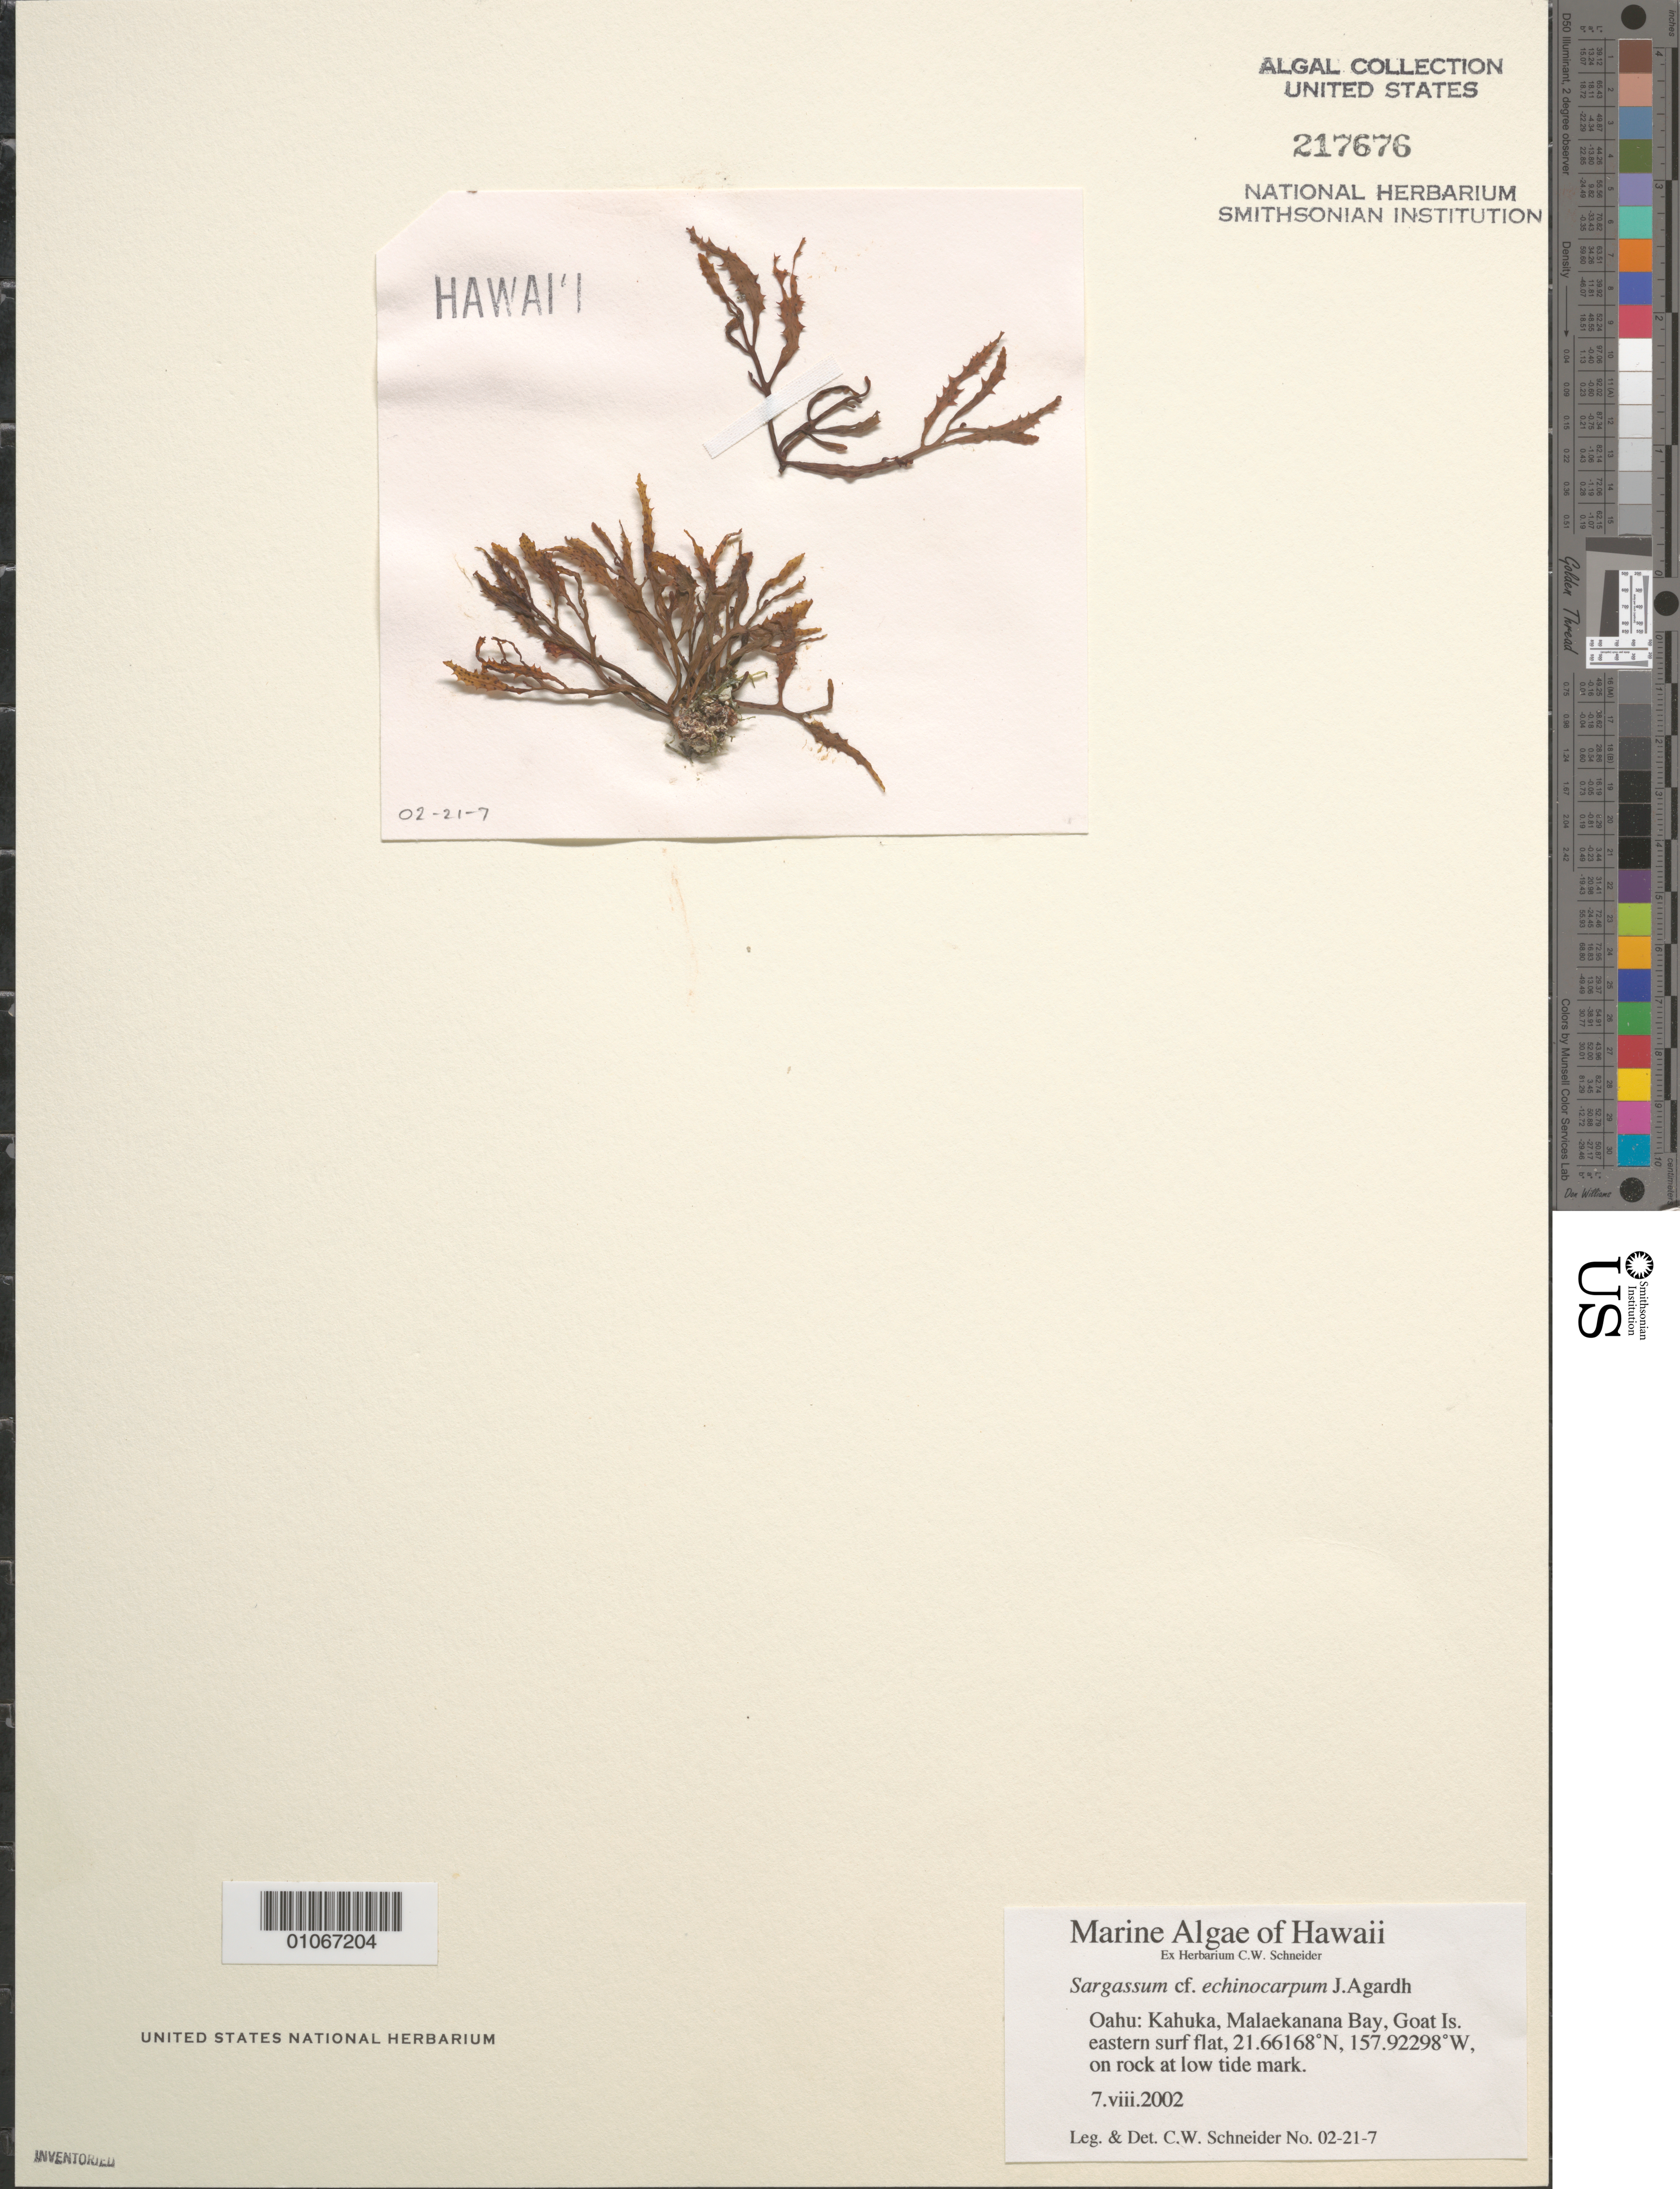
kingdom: Chromista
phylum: Ochrophyta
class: Phaeophyceae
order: Fucales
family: Sargassaceae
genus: Sargassum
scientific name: Sargassum aquifolium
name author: (Turner) C. Agardh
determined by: Algae name updating Project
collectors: C. W. Schneider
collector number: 02-21-7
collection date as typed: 07 Aug 2002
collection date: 2002-08-07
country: United States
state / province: Hawaii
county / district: Honolulu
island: Oahu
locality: Kahuka, Malaekanana Bay, Goat Island bay, eastern surf flat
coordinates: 21.66168 N, 157.92298 W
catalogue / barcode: US 217676